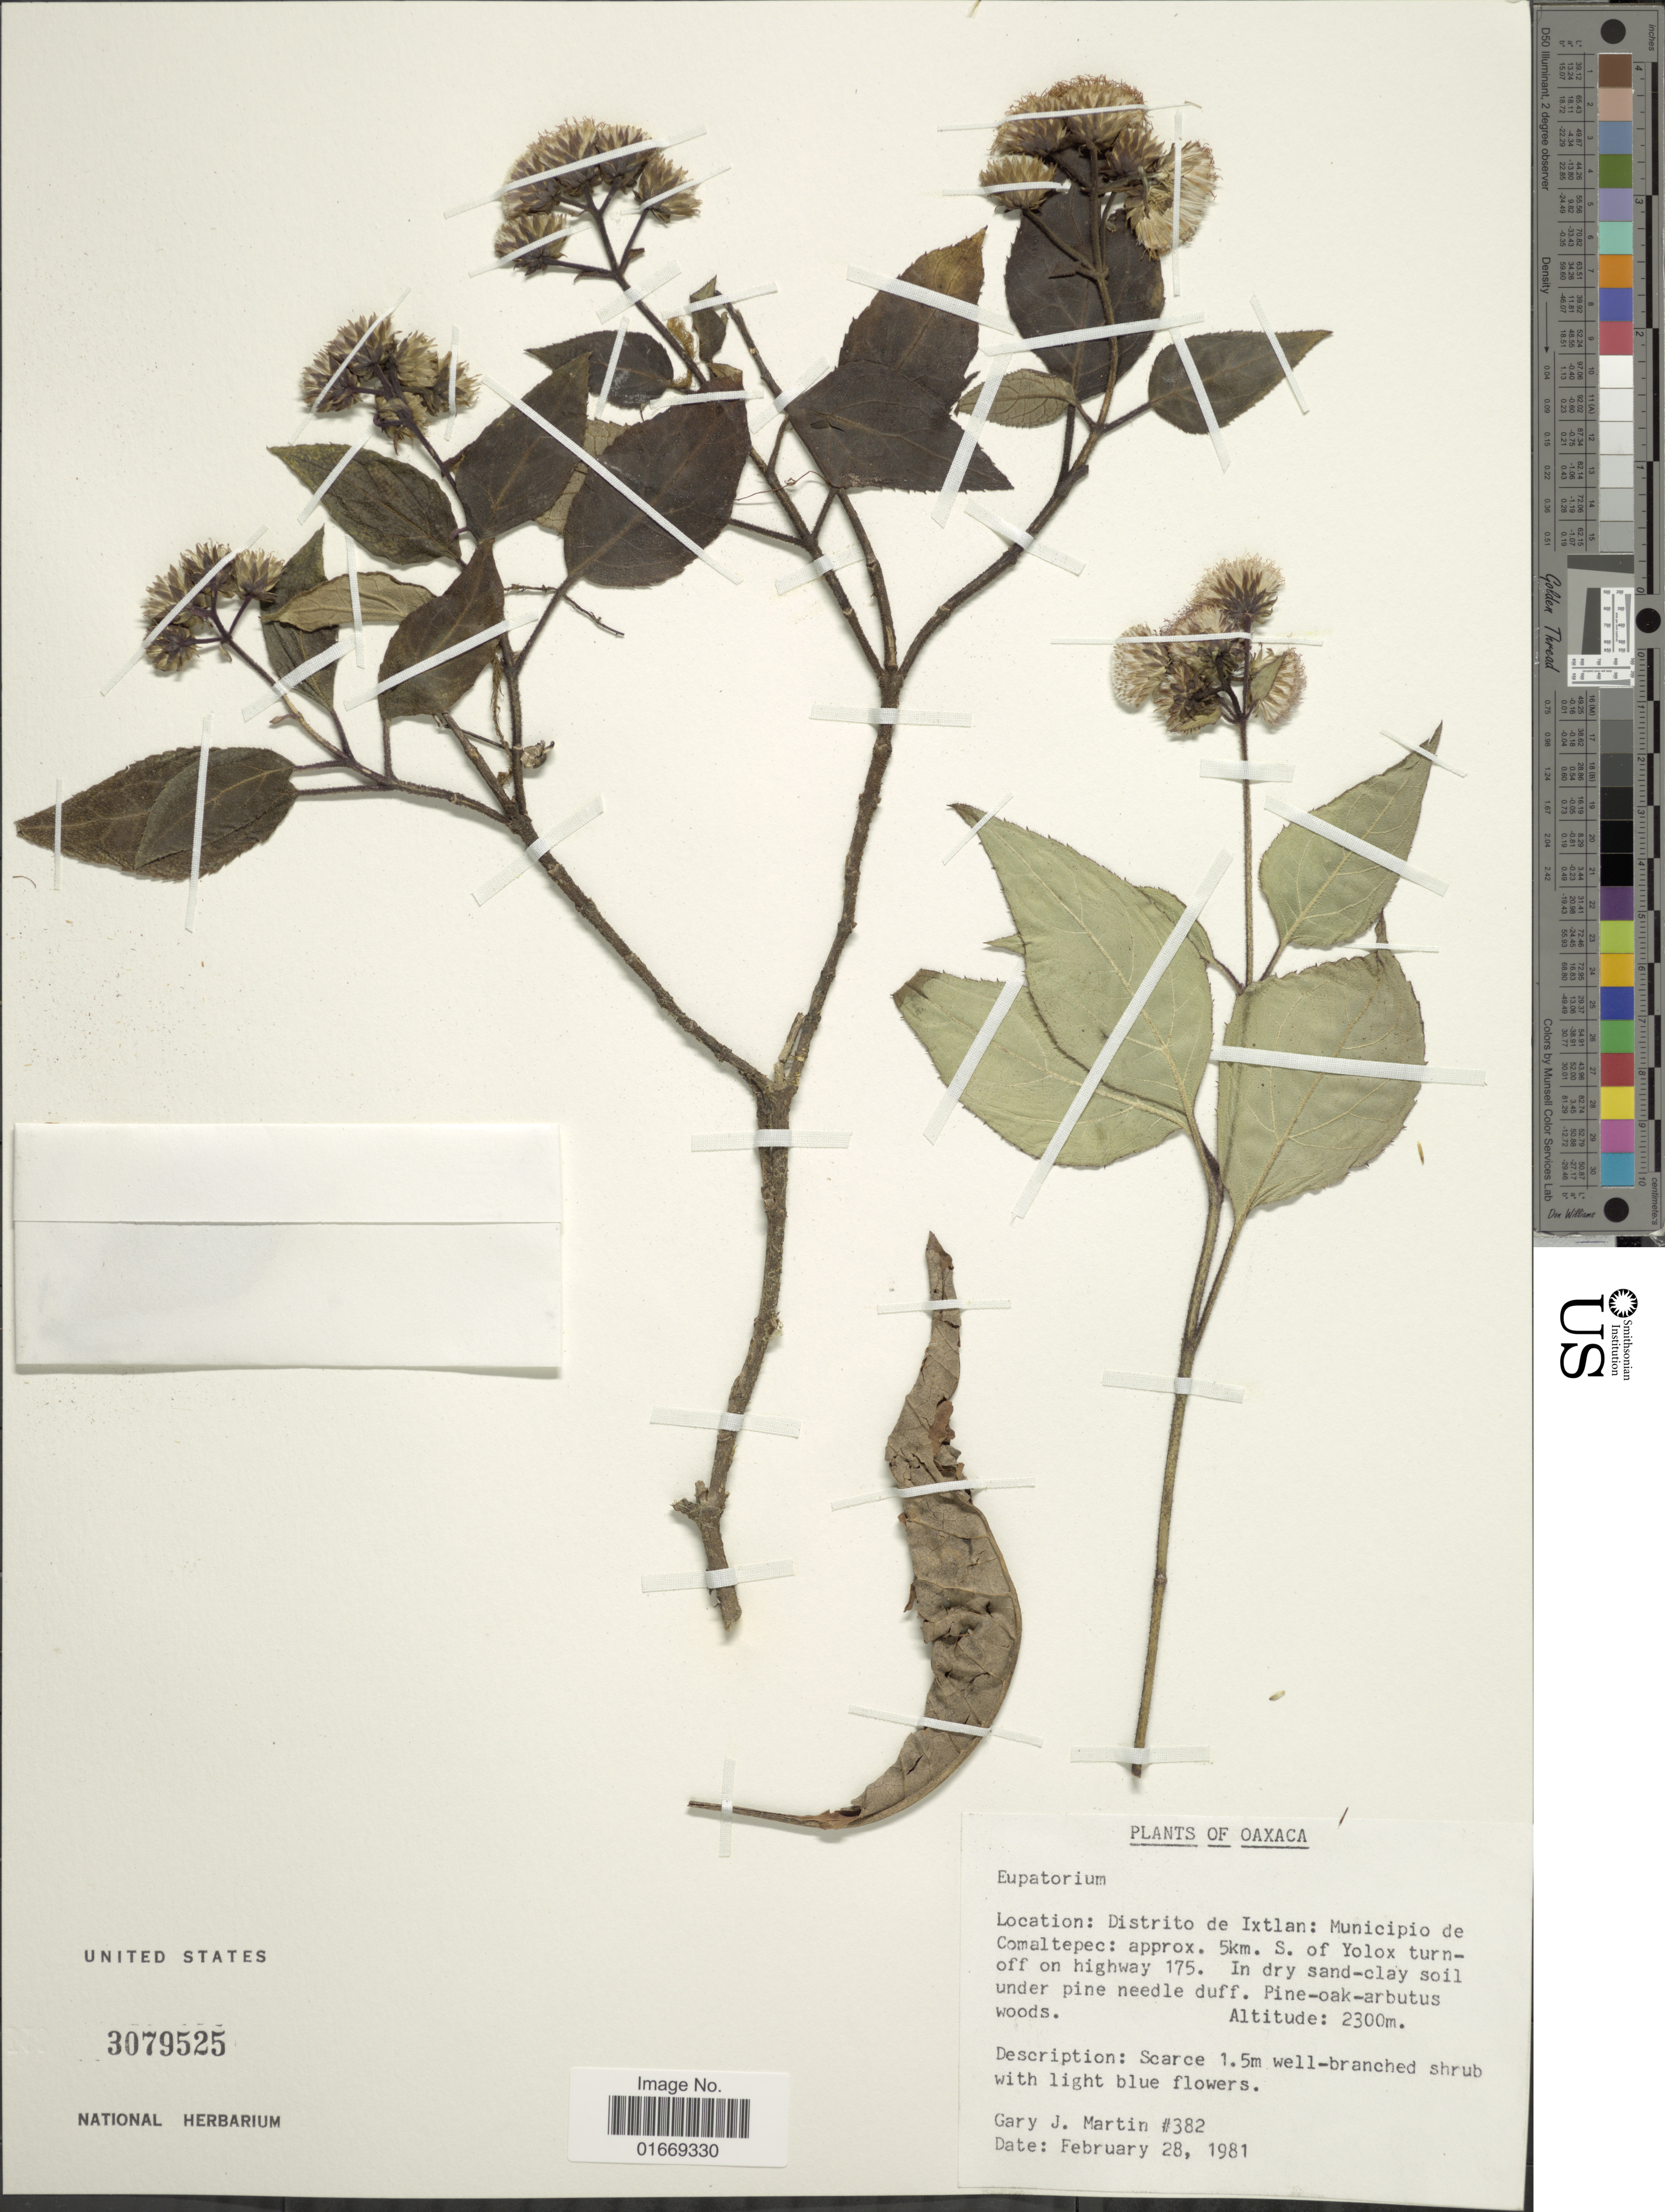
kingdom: Plantae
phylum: Tracheophyta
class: Magnoliopsida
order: Asterales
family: Asteraceae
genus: Bartlettina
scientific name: Bartlettina constipatiflora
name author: (Klatt) R.M. King & H. Rob.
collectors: G. J. Martin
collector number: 382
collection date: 1981-02-28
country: Mexico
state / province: Oaxaca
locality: Distrito de Ixtlan: Municipio de Comaltepec: approx. 5km. S. of Yoloox turn-off on highway 175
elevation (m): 2300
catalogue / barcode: US 3079525